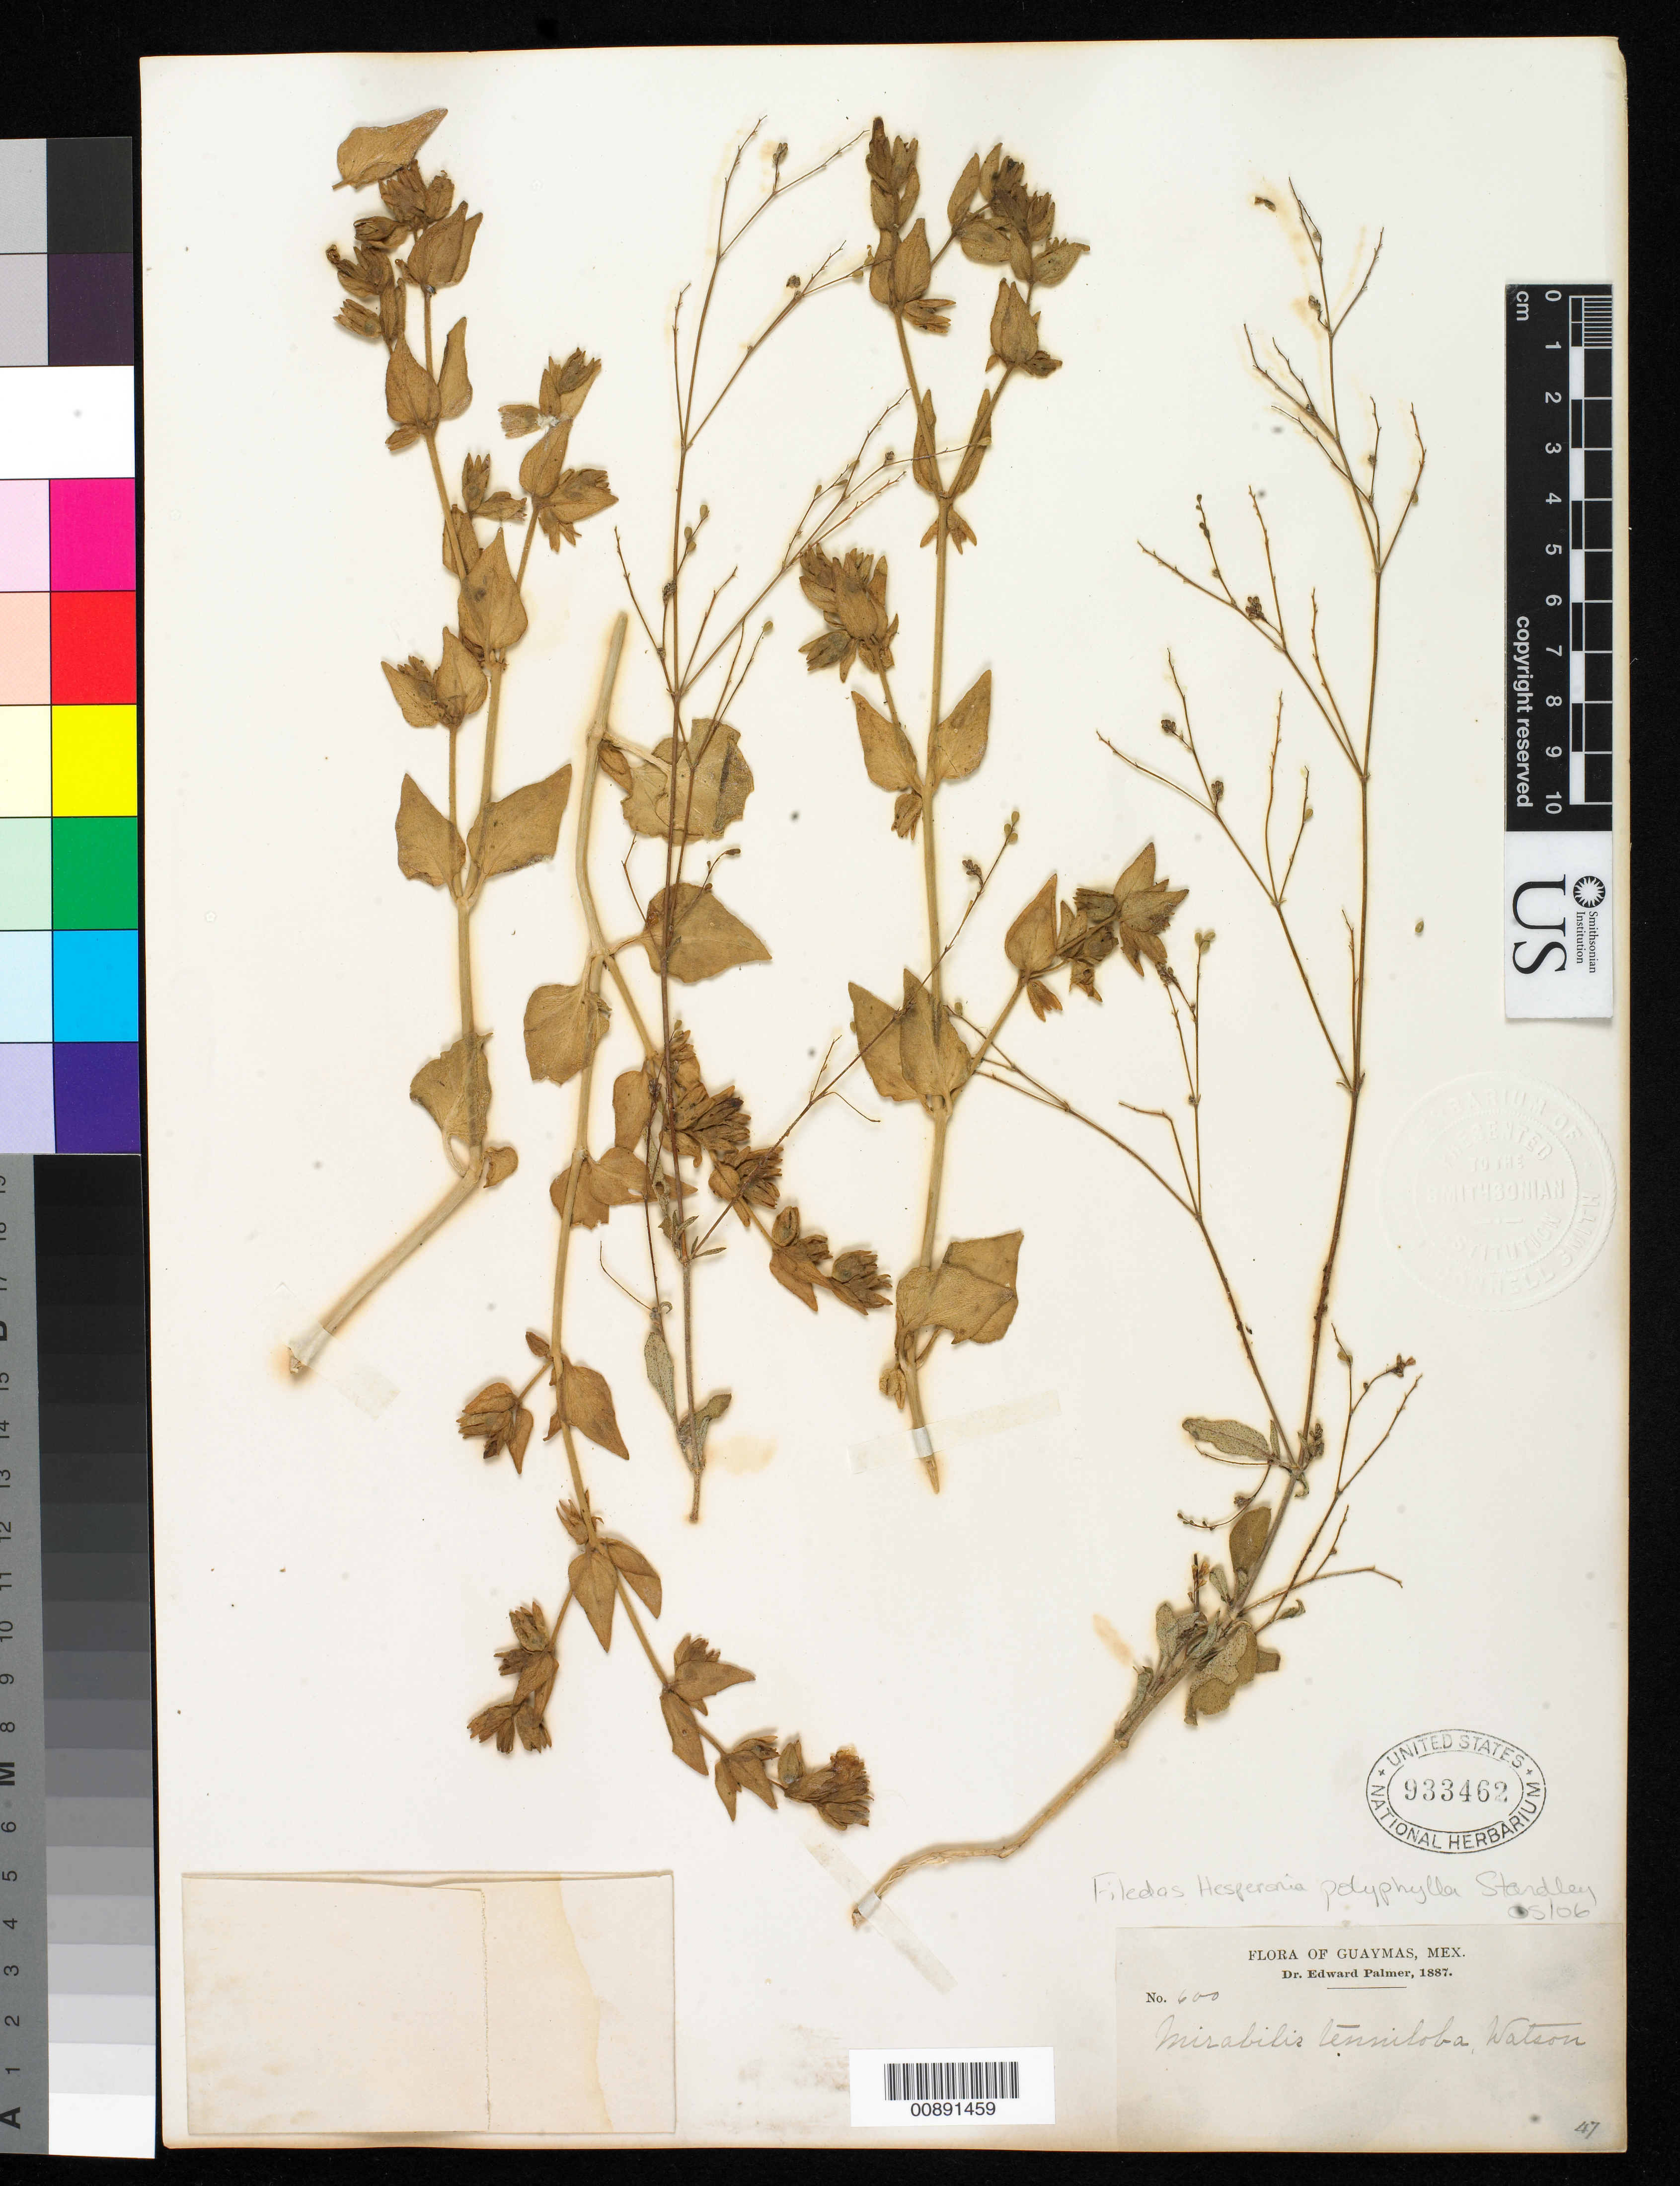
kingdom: Plantae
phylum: Tracheophyta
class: Magnoliopsida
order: Caryophyllales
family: Nyctaginaceae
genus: Mirabilis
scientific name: Mirabilis tenuiloba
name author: S. Watson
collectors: E. Palmer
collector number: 600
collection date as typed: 1887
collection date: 1887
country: Mexico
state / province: Sonora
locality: Guaymas, Sonora.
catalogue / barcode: US 933462